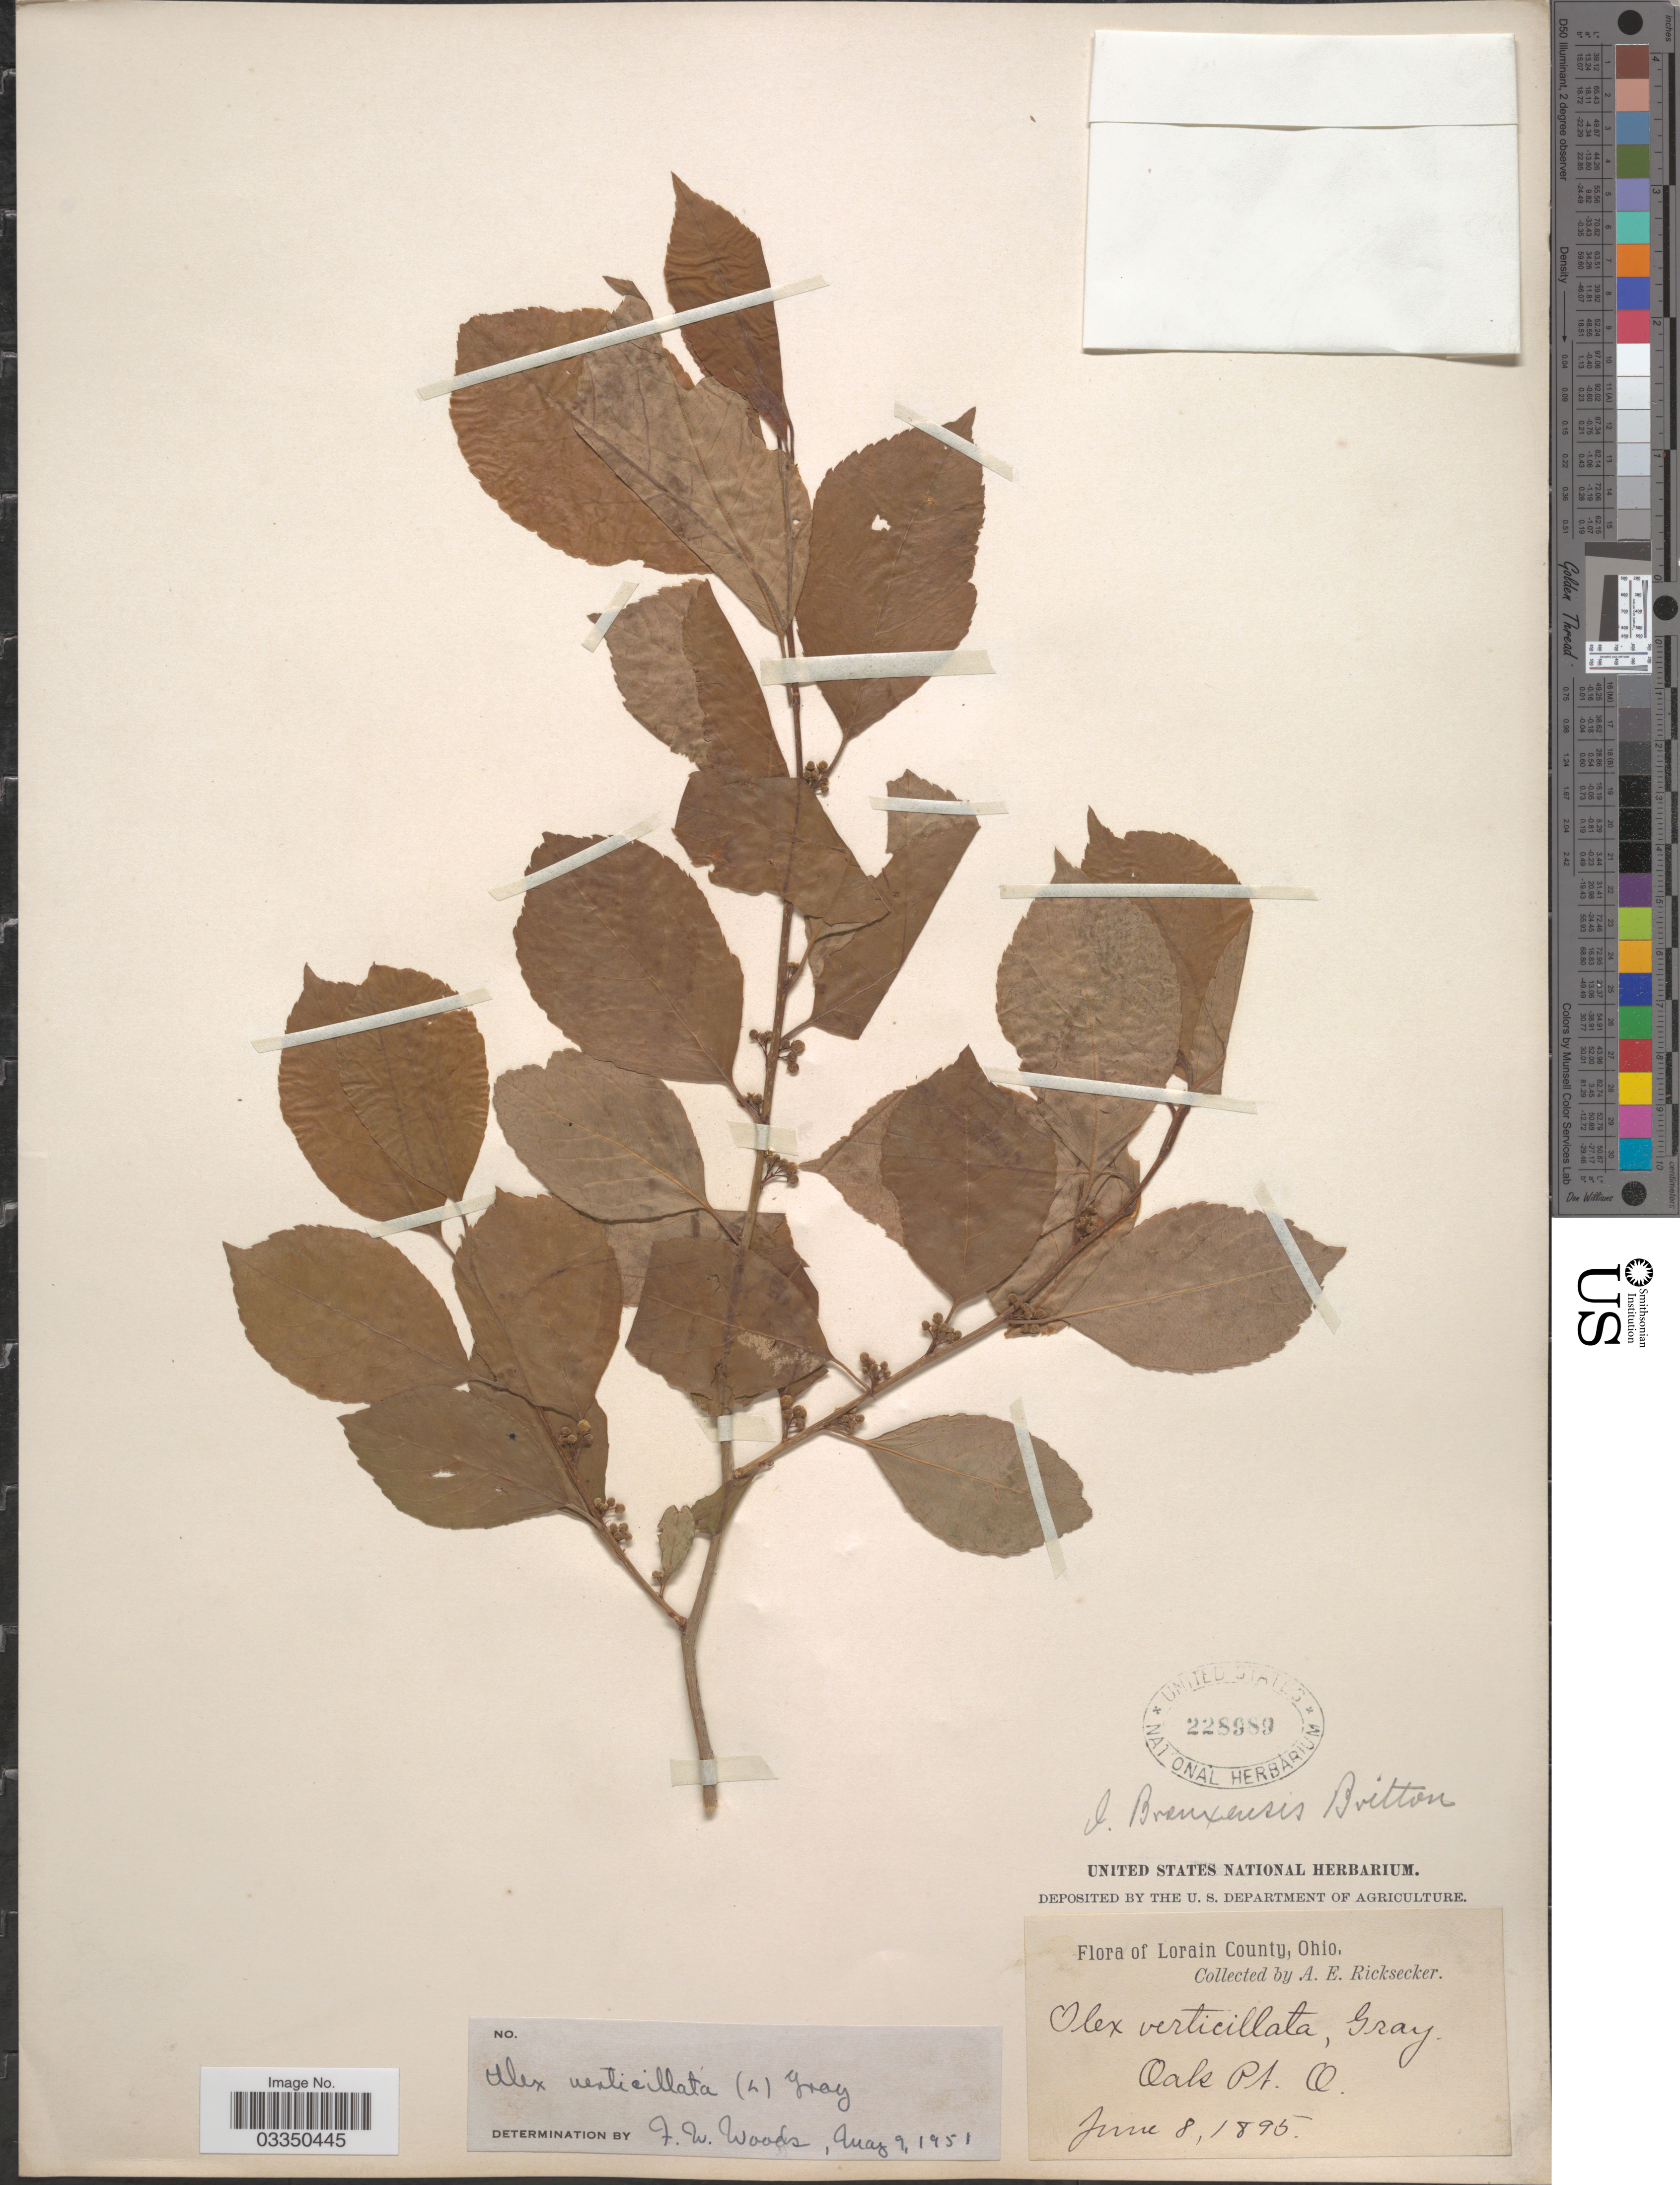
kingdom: Plantae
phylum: Tracheophyta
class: Magnoliopsida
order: Aquifoliales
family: Aquifoliaceae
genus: Ilex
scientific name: Ilex verticillata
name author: (L.) A. Gray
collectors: A. E. Ricksecker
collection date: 1895-06-08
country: United States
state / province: Ohio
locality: Lorain County. Oak Pt.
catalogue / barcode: US 228989